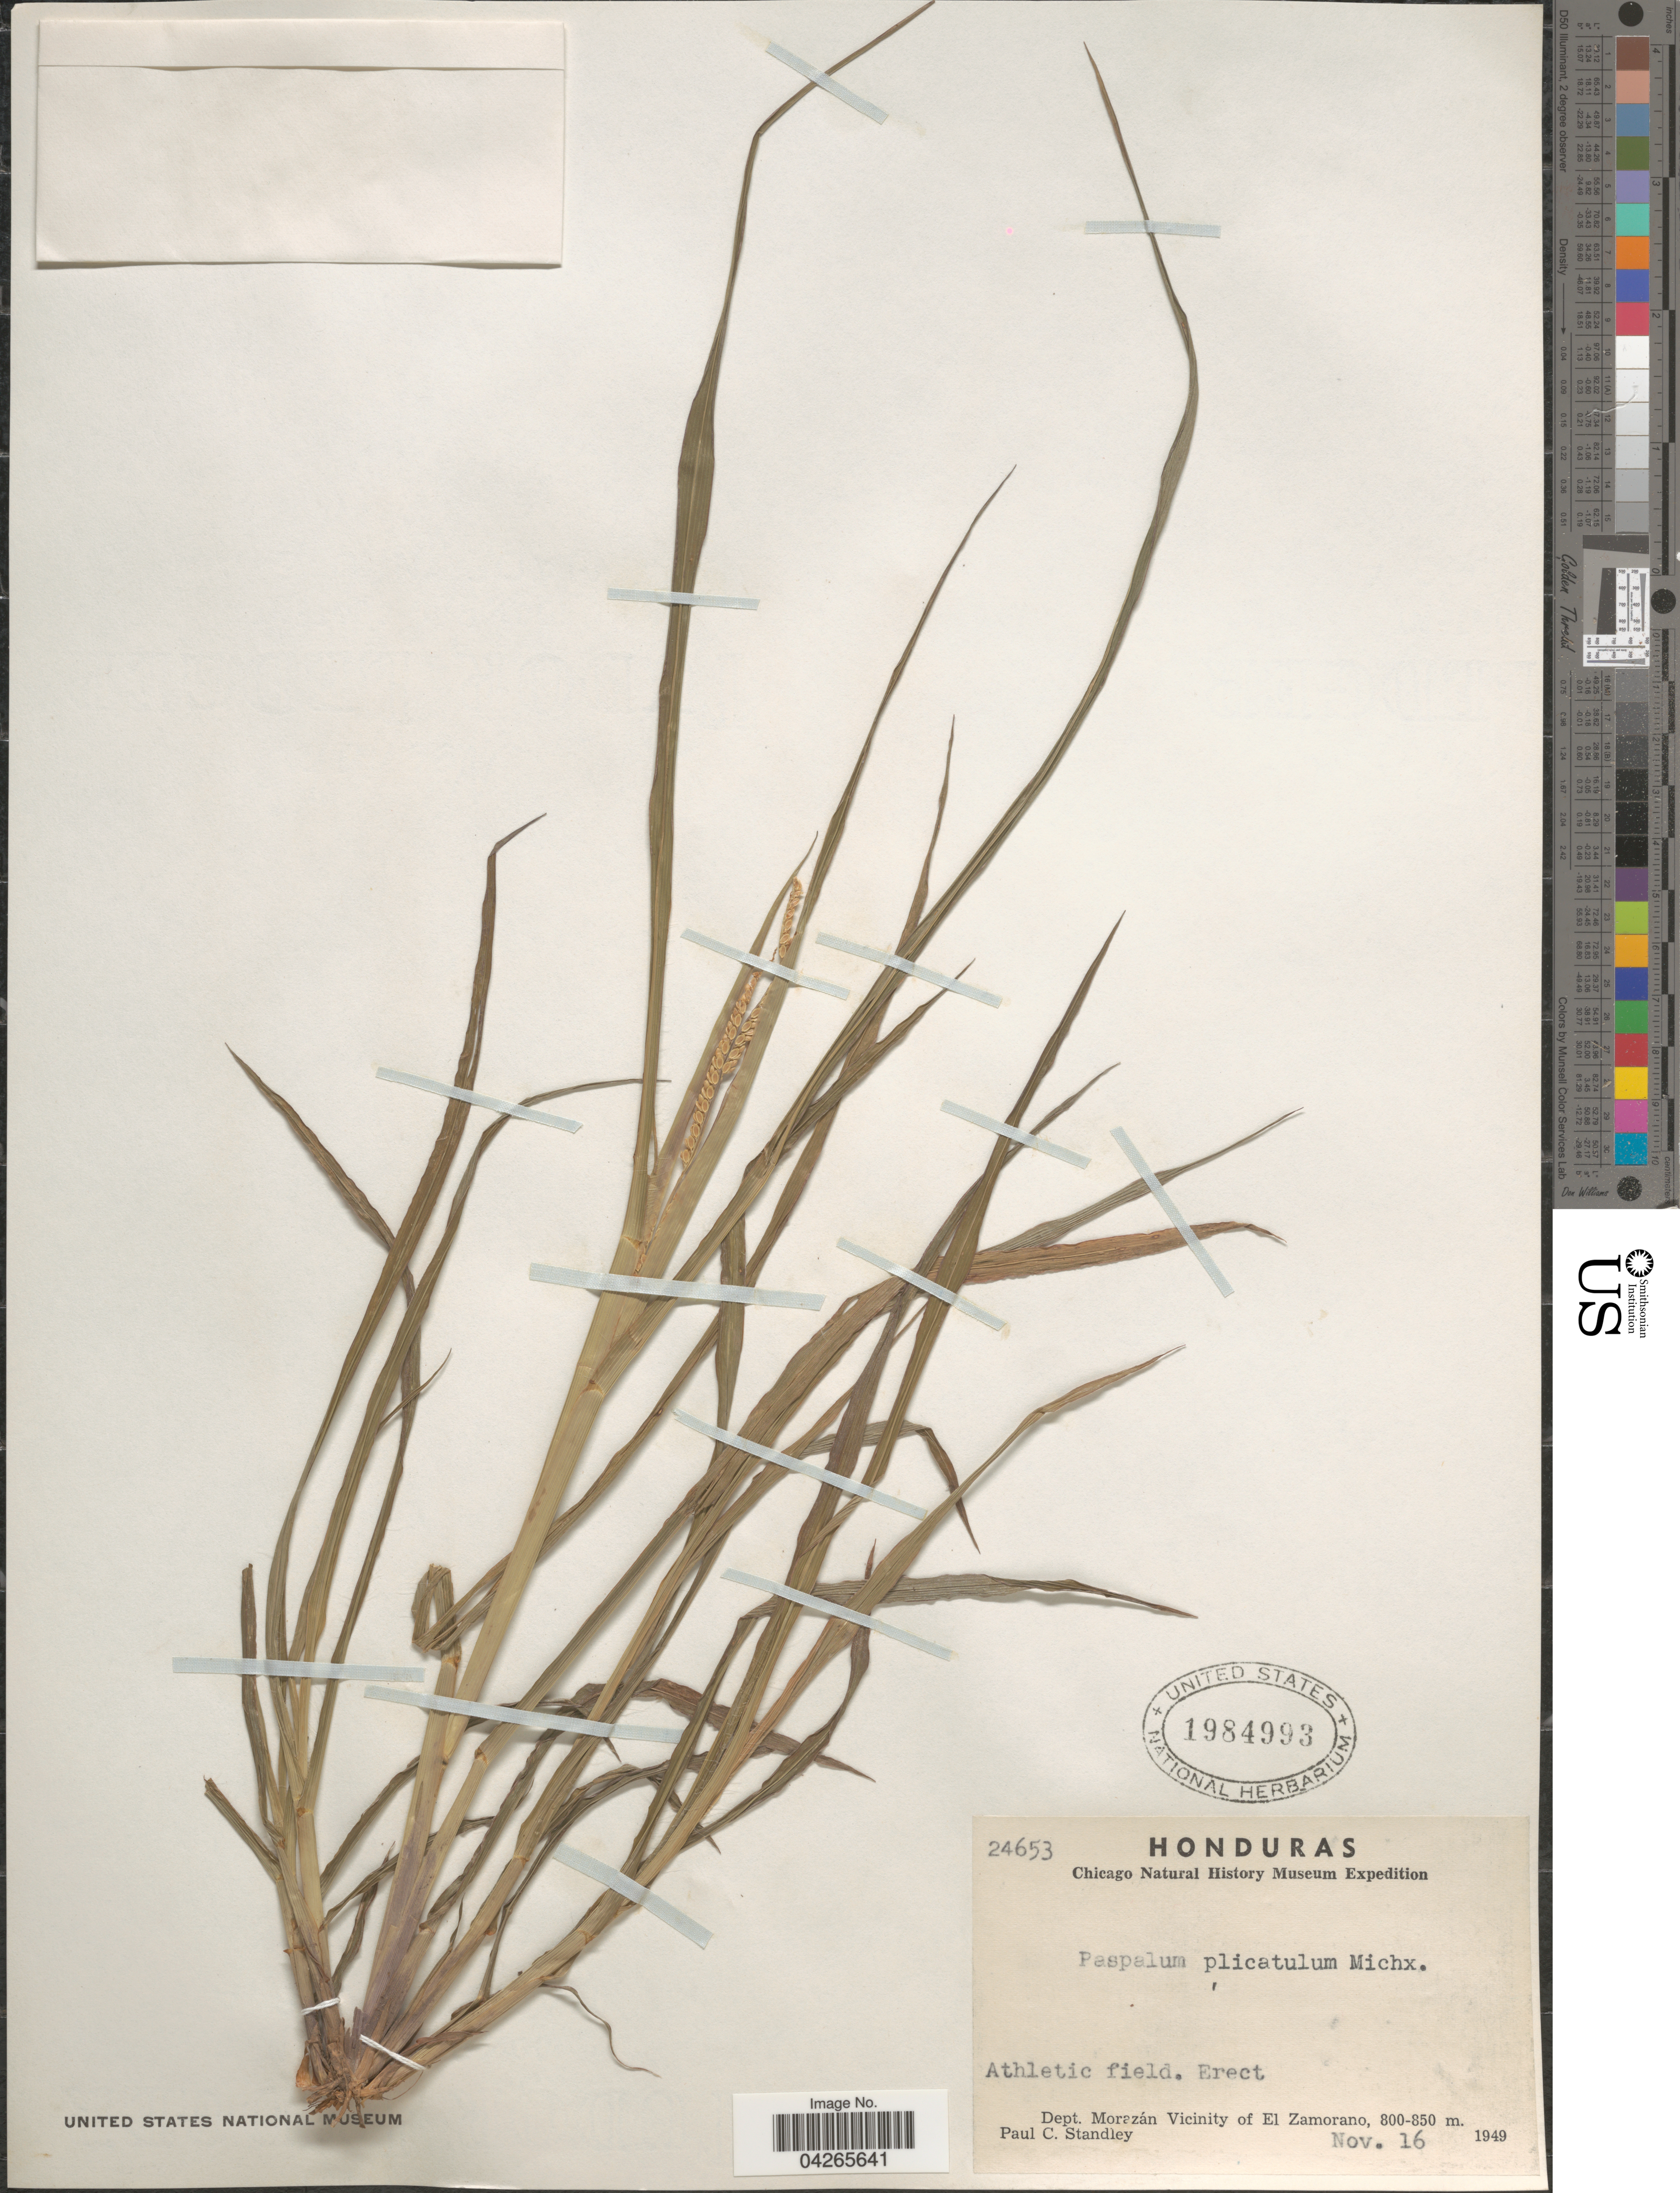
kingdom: Plantae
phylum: Tracheophyta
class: Liliopsida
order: Poales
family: Poaceae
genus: Paspalum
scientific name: Paspalum plicatulum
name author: Michx.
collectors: P. C. Standley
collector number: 24653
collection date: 1949-11-16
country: Honduras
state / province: Fco. Morazán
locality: Chicago Natural History Museum Expedition. Athletic field. Dept. Morazán Vicinity of El Zamorano.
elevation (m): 800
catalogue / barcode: US 1984993